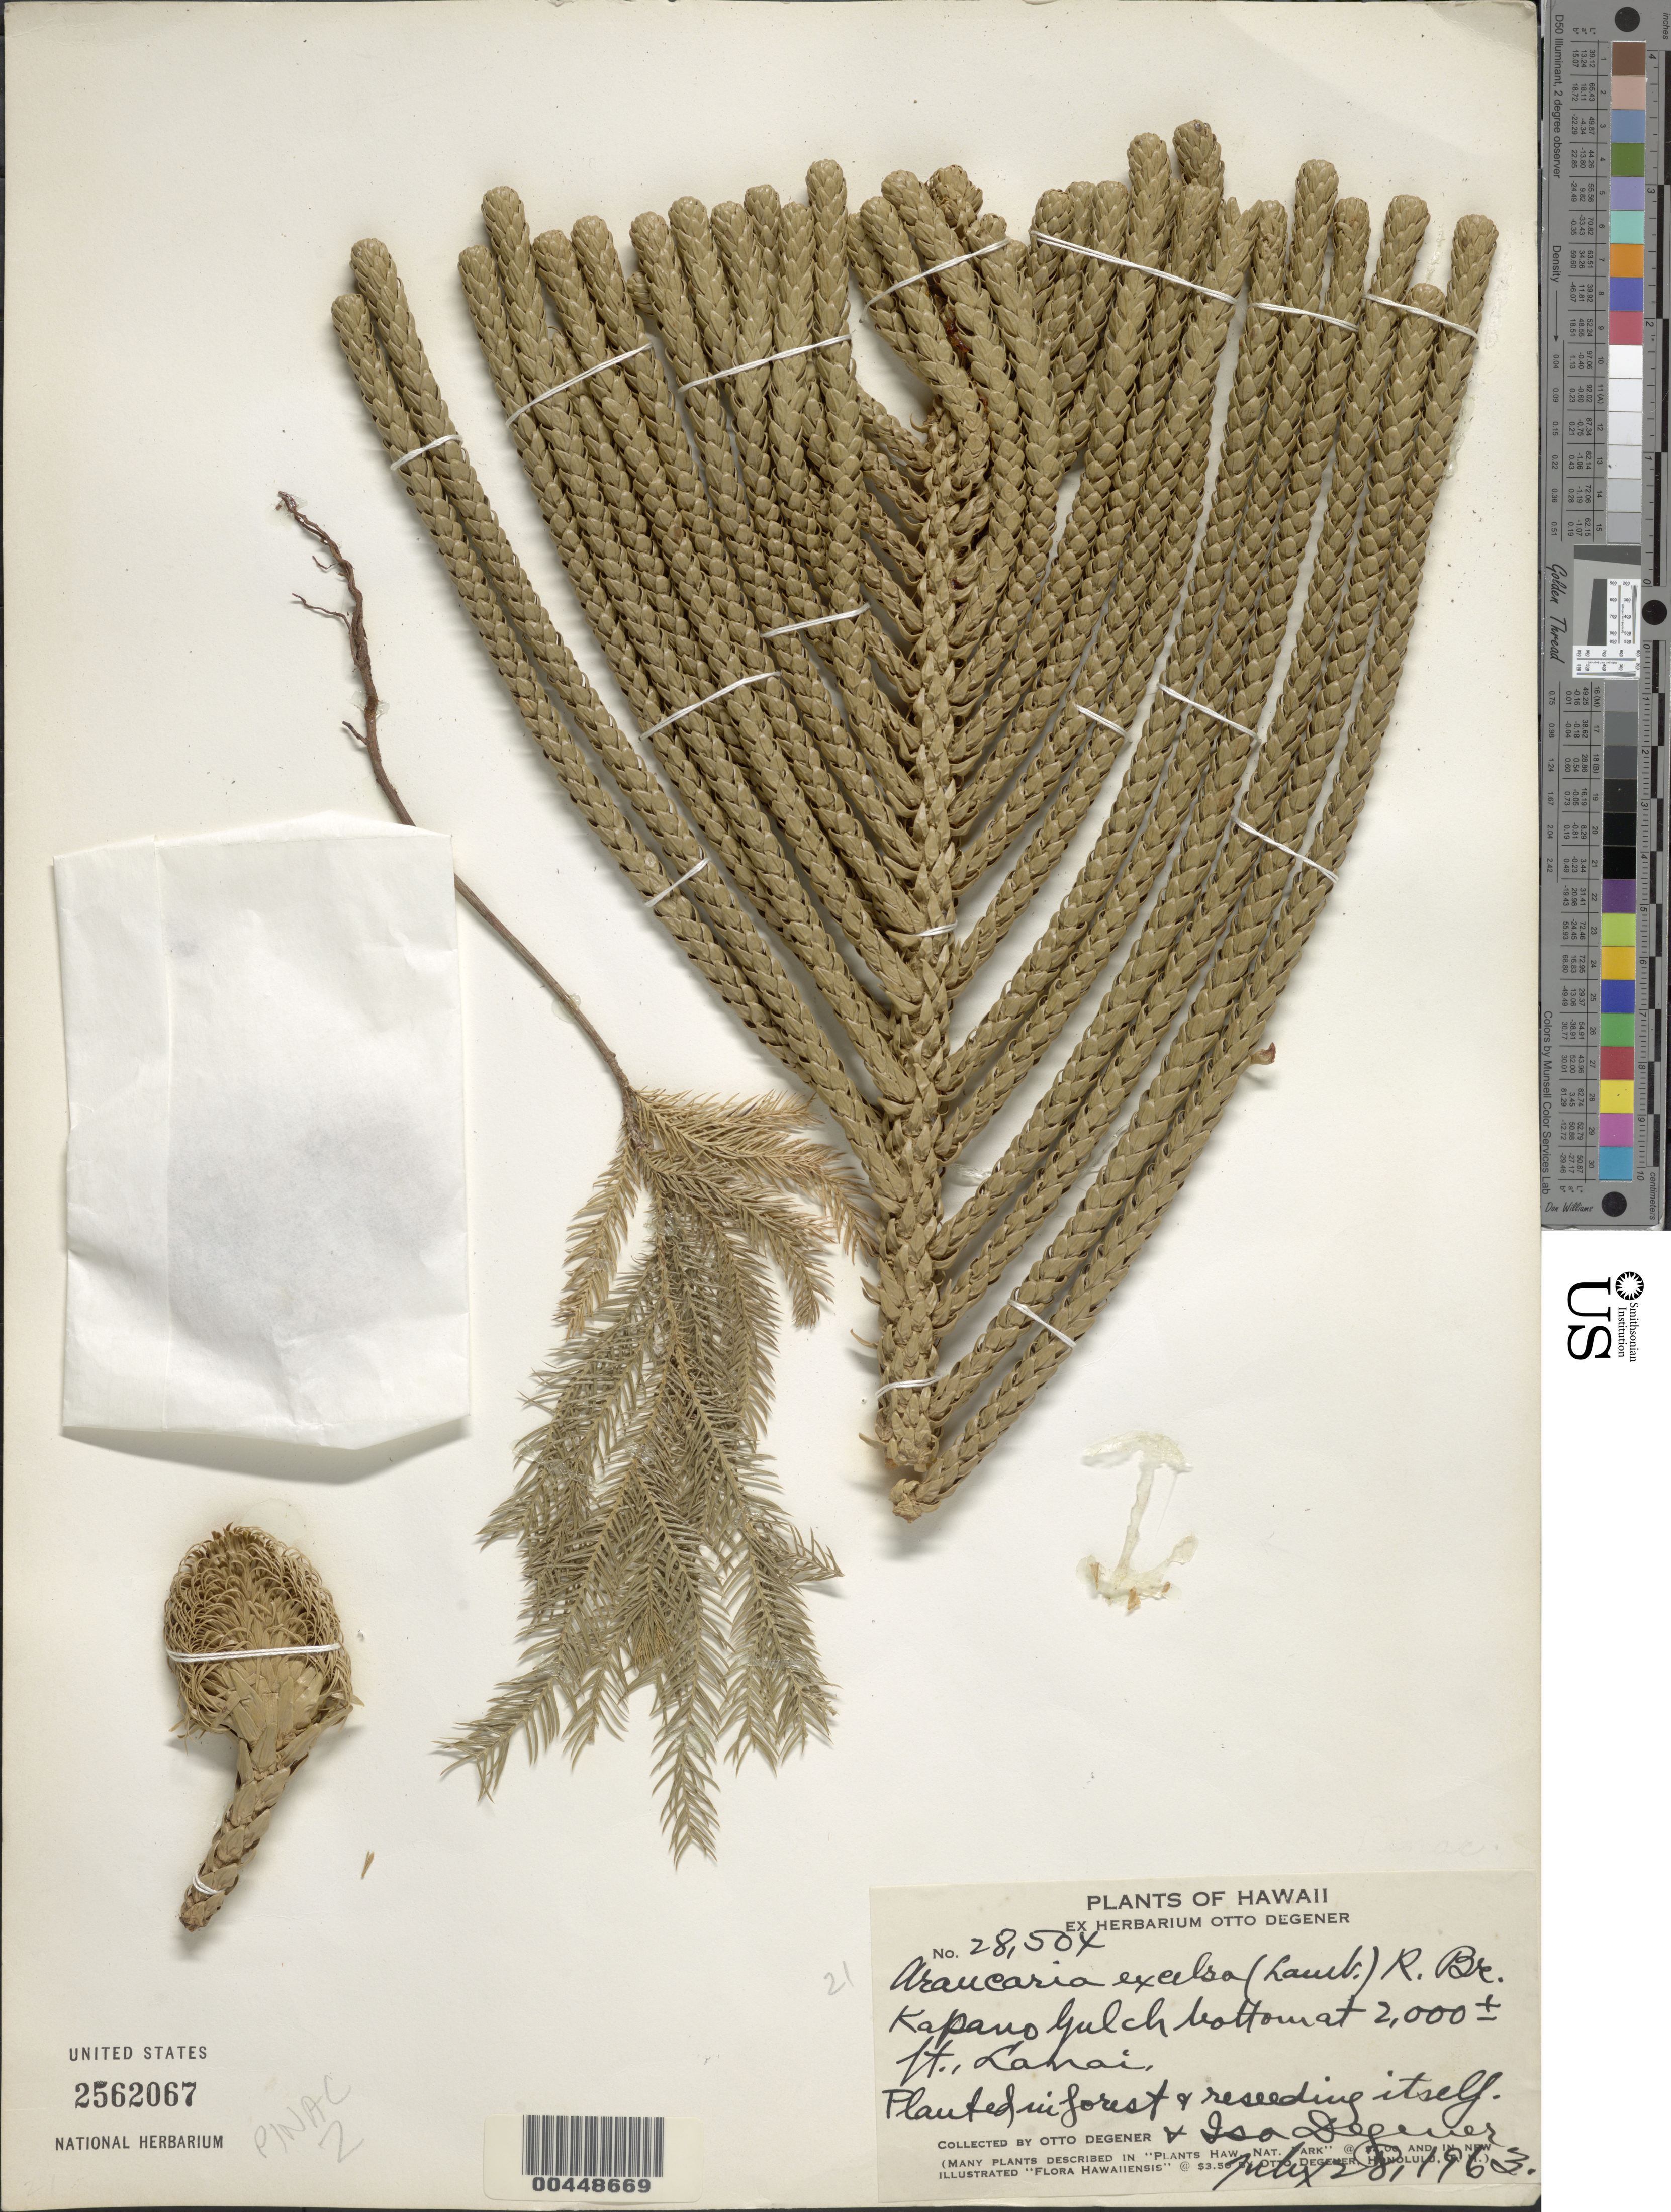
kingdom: Plantae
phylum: Tracheophyta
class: Pinopsida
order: Pinales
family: Araucariaceae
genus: Araucaria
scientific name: Araucaria columnaris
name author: (G. Forst.) Hook.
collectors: O. Degener & I. Degener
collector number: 28504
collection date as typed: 28 Jul 1963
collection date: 1963-07-28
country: United States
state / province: Hawaii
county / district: Maui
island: Lana'i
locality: Kapano Gulch bottom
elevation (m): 610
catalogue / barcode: US 2562067